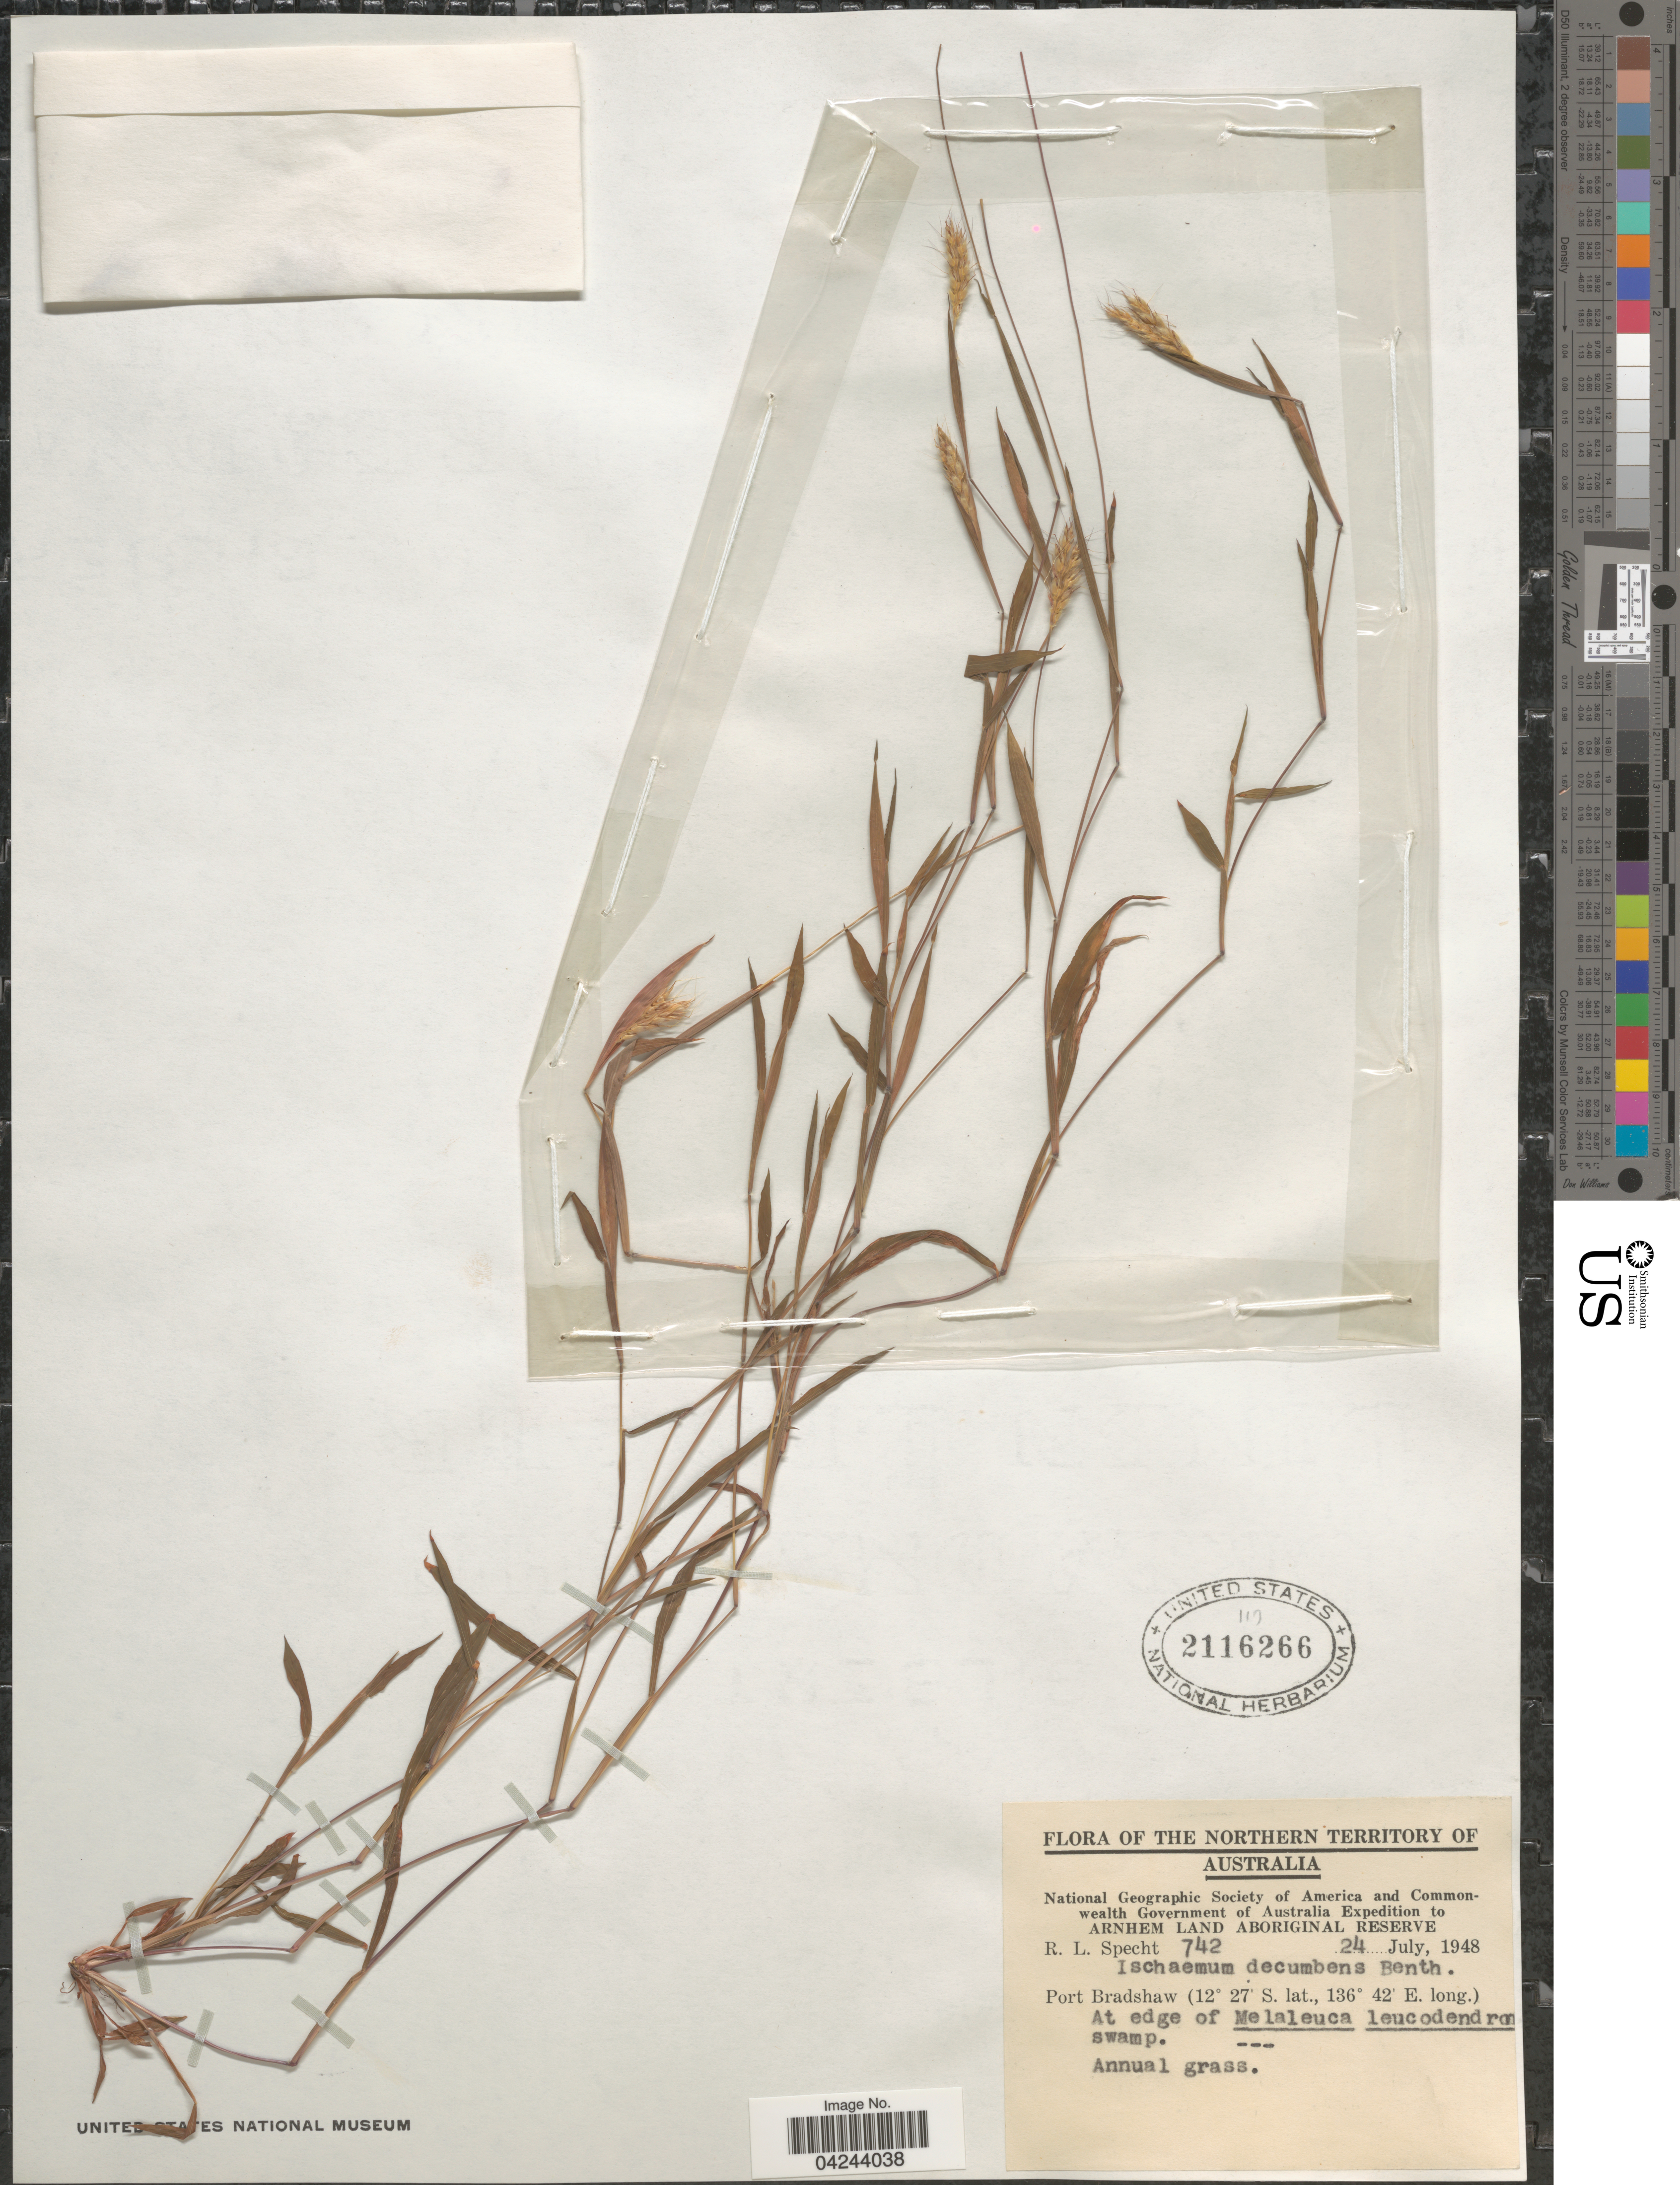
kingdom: Plantae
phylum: Tracheophyta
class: Liliopsida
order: Poales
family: Poaceae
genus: Ischaemum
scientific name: Ischaemum decumbens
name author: Benth.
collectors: R. L. Specht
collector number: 742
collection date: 1948-07-24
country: Australia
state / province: Northern Territory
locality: National Geographic Society of America and Commonwealth Government of Australian Expedition to Arnhem Land Aboriginal Reserve. Port Bradshaw.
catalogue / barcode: US 2116266